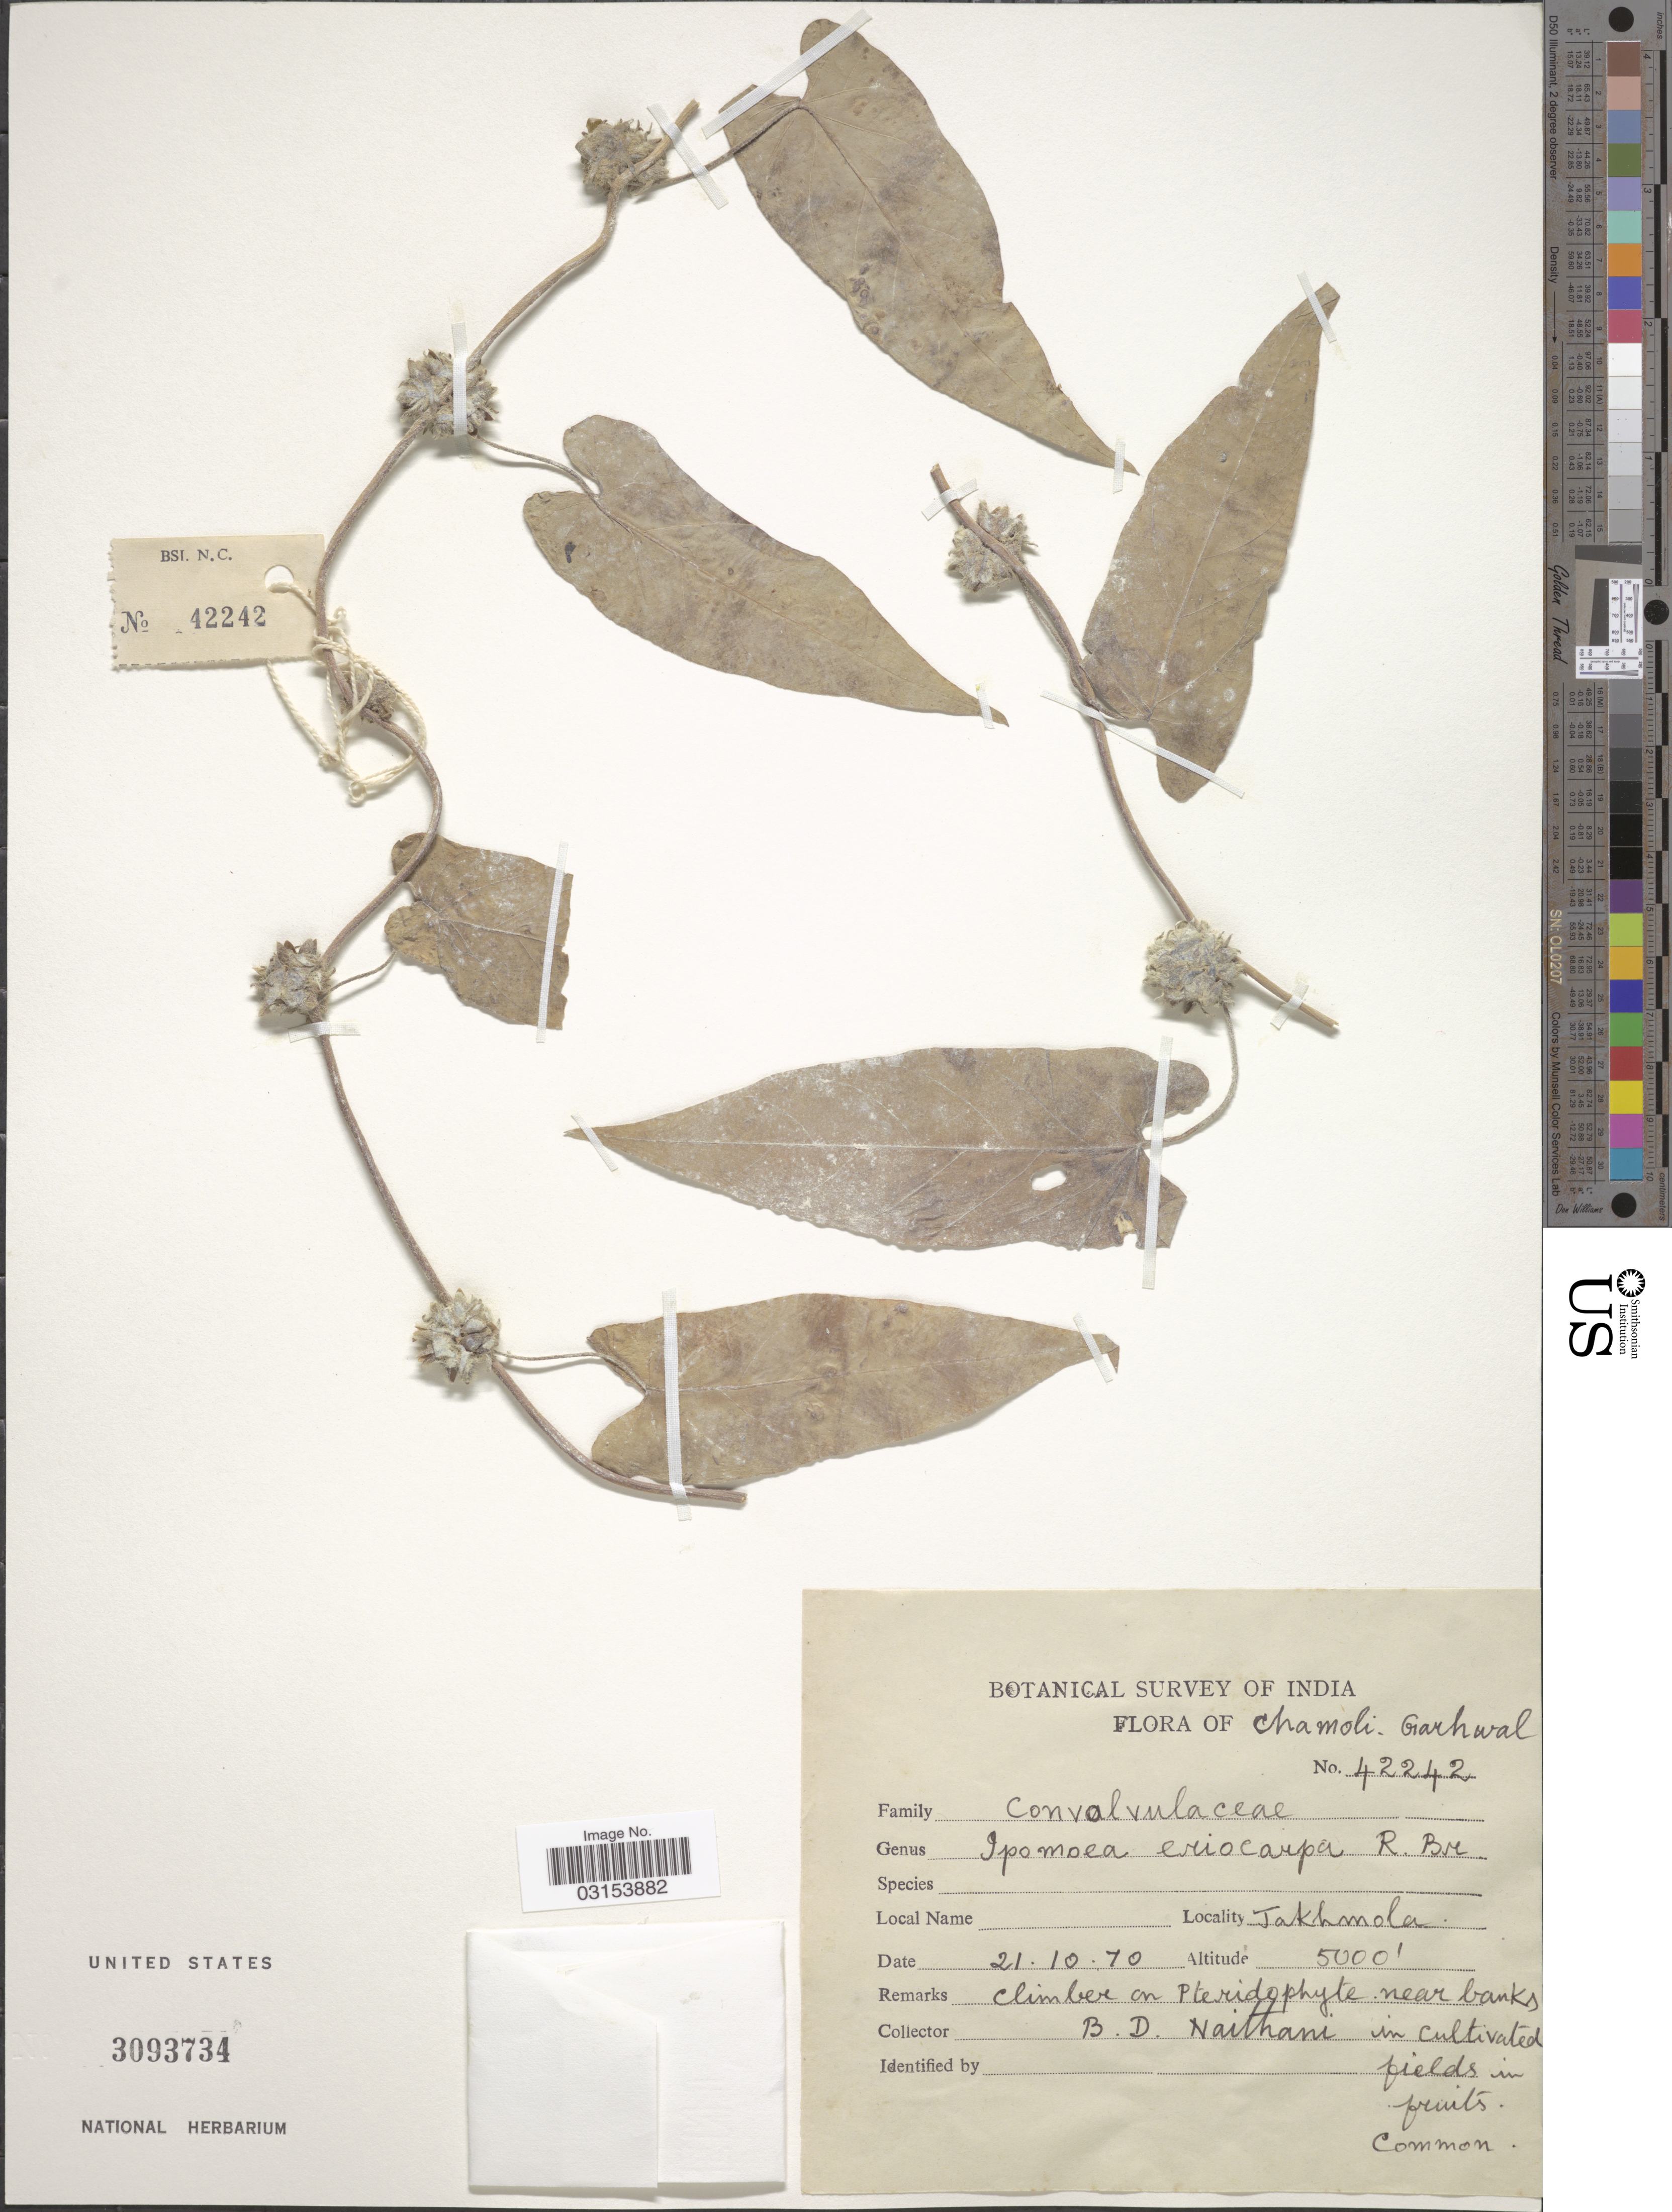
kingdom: Plantae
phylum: Tracheophyta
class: Magnoliopsida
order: Solanales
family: Convolvulaceae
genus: Ipomoea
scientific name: Ipomoea eriocarpa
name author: R. Br.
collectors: B. Naithani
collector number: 42242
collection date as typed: Transcribed d/m/y: 21/10/70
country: India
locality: Chamoli-Garhwal. Takhmola.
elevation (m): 1524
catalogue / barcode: US 3093734